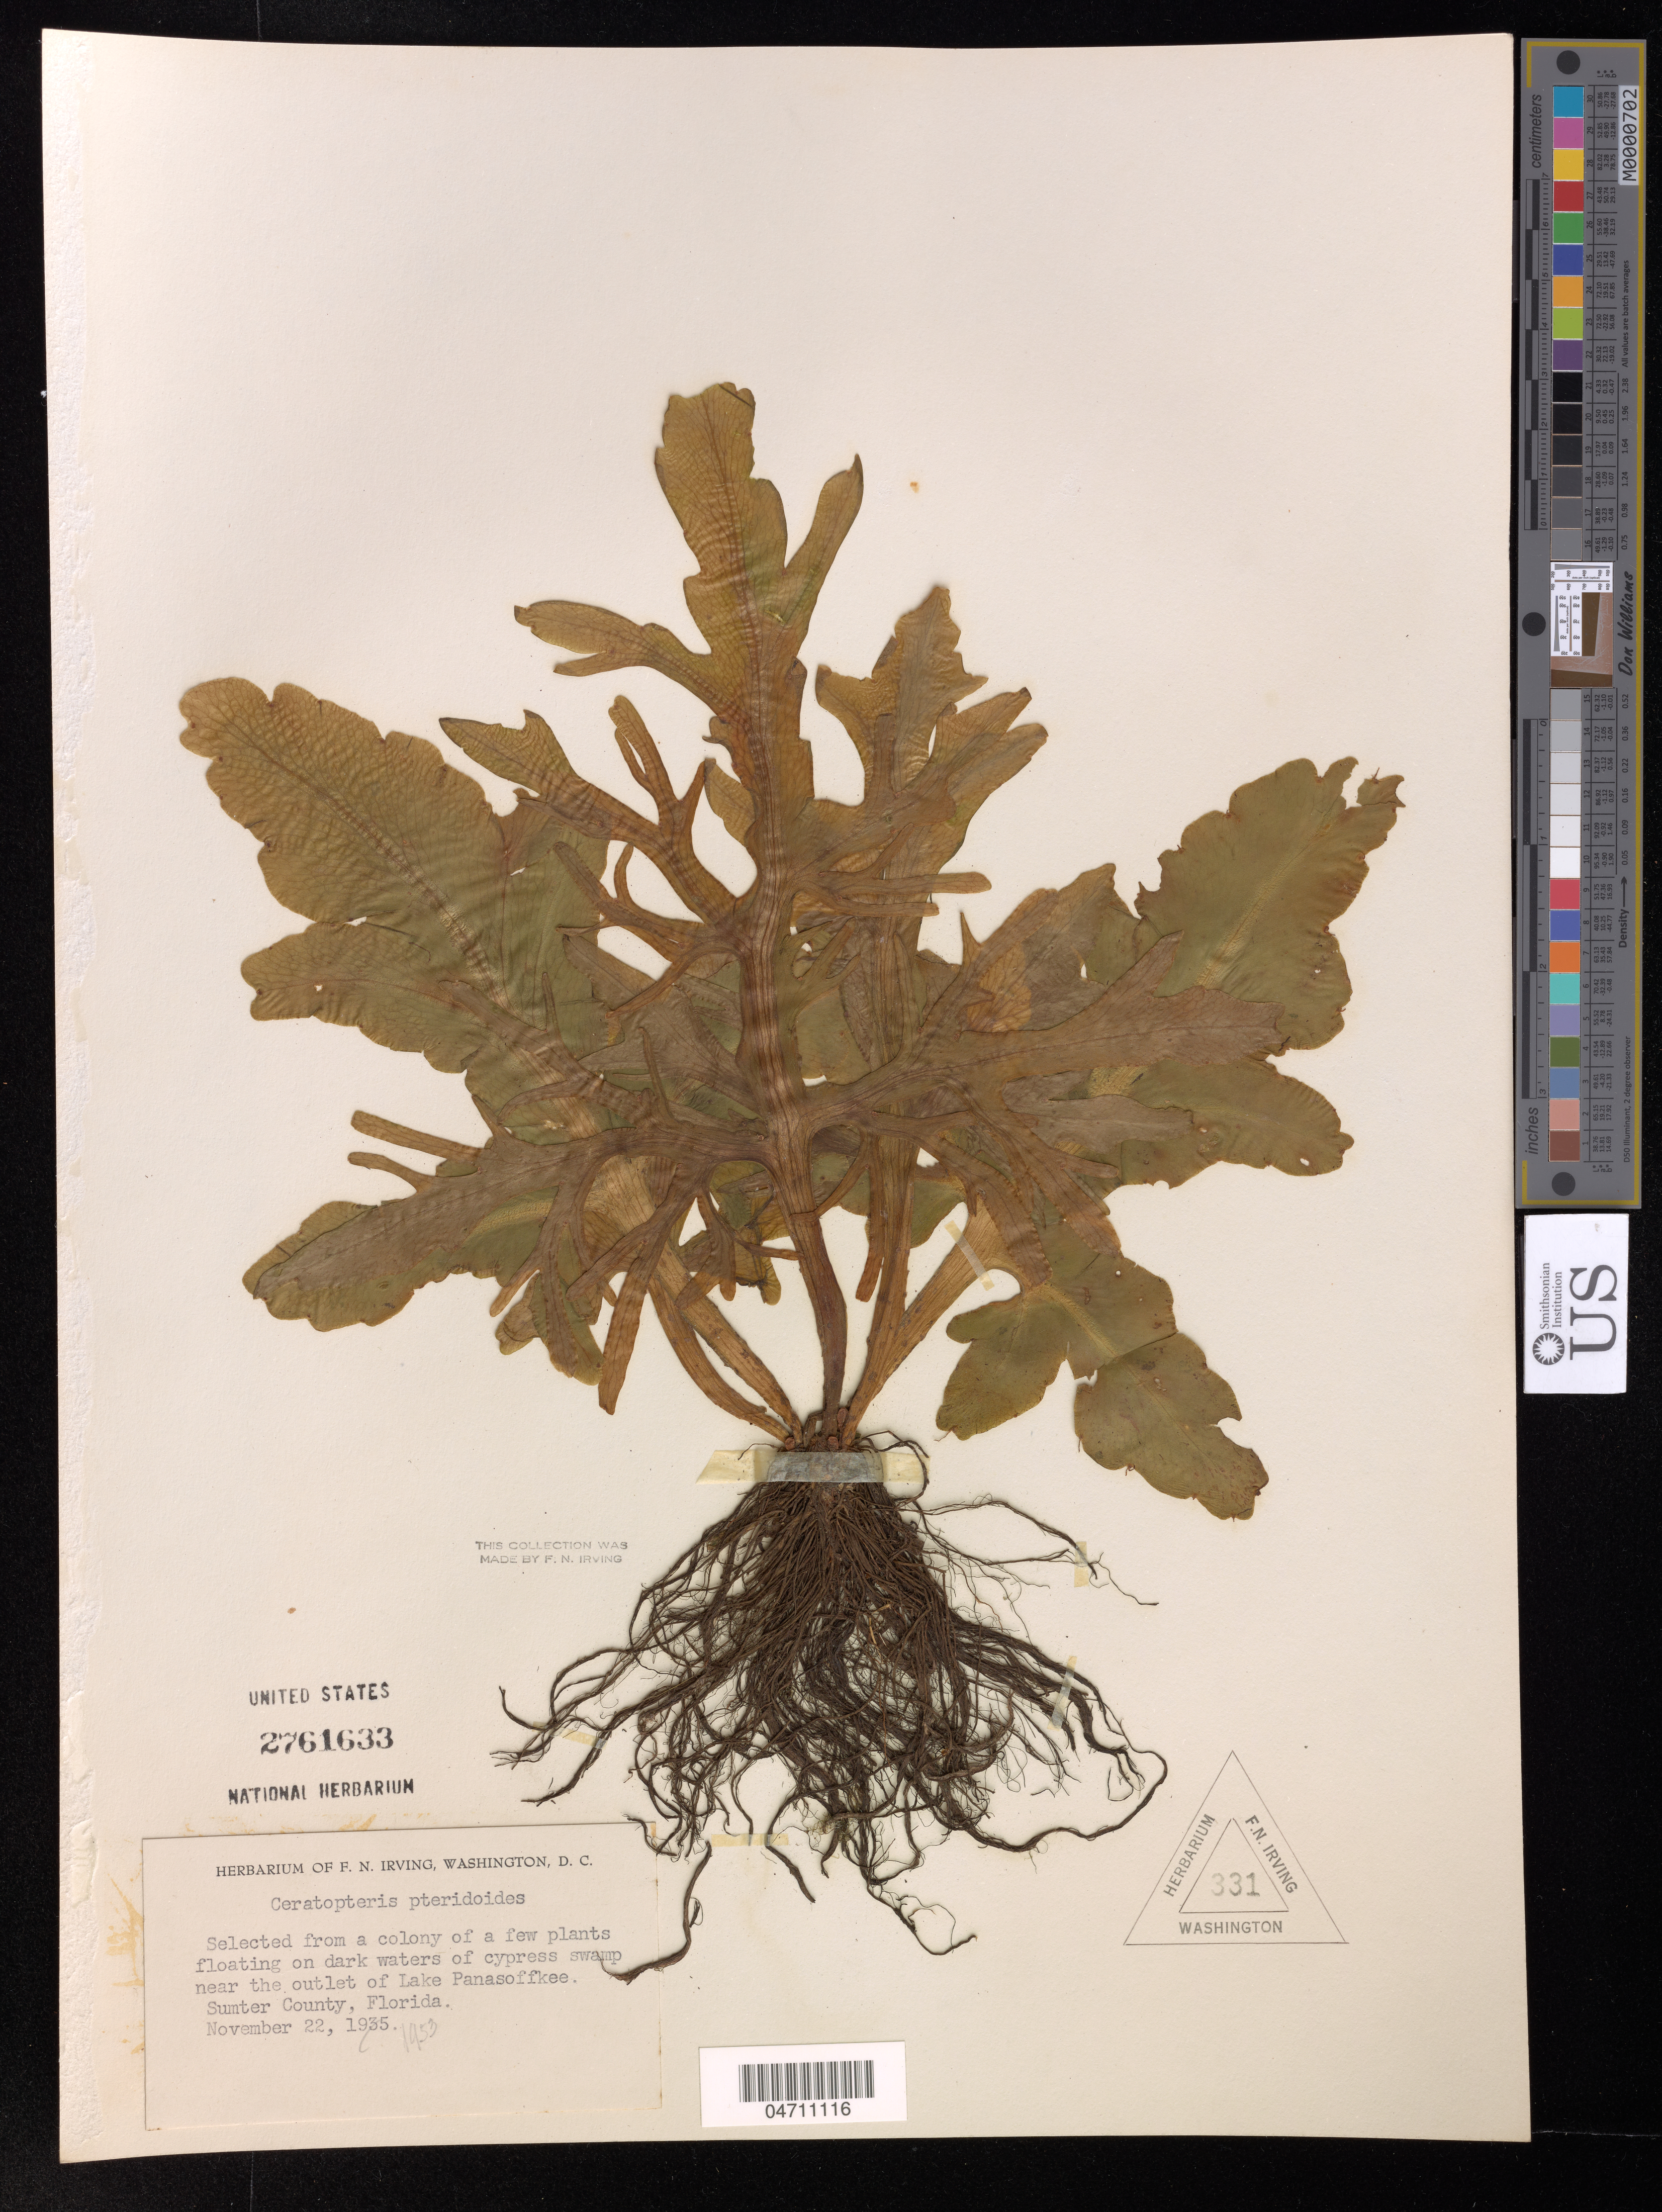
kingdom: Plantae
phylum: Tracheophyta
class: Polypodiopsida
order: Polypodiales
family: Pteridaceae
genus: Ceratopteris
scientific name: Ceratopteris pteridoides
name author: (Hook.) Hieron.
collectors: ex herb. F.N. Irving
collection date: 1953-11-22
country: United States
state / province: Florida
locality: Cypress swamp near the outlet of Lake Panasoffkee, Sumter County.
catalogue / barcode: US 2761633